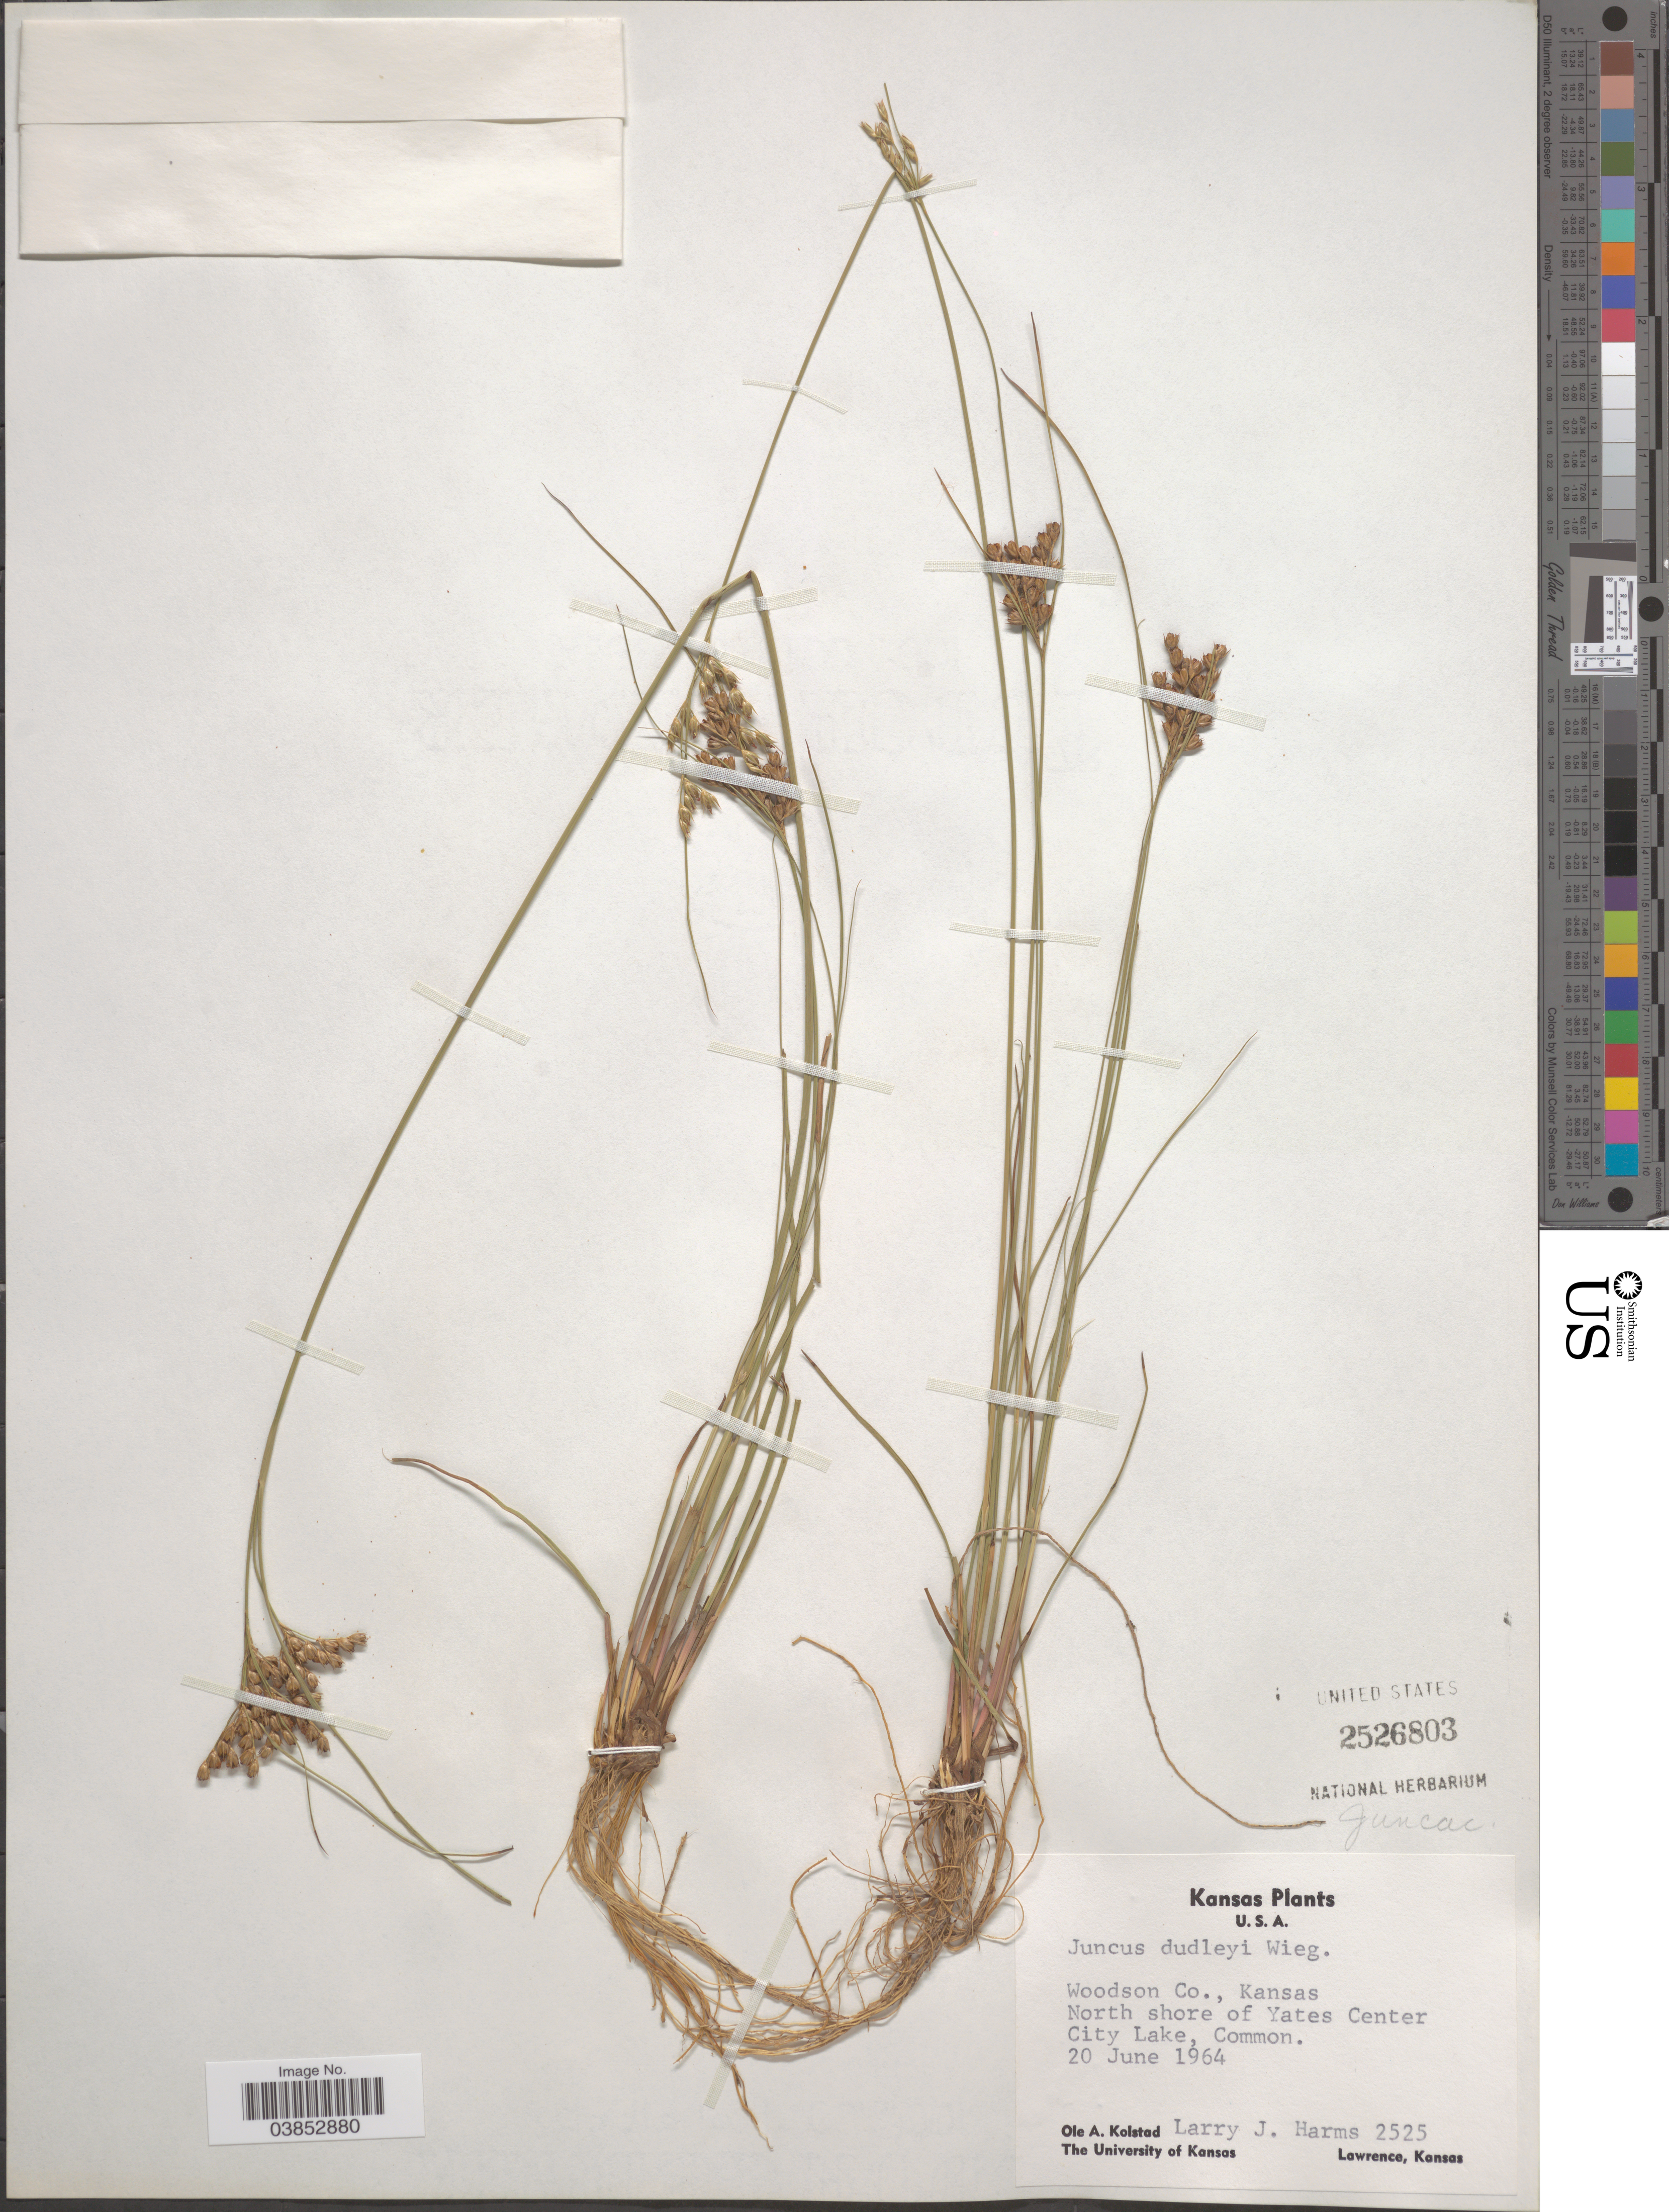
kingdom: Plantae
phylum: Tracheophyta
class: Liliopsida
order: Poales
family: Juncaceae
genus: Juncus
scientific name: Juncus dudleyi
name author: Wiegand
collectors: O. Kolstad & L. Harms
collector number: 2525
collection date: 1964-06-20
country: United States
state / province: Kansas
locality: Woodson Co., North shore of Yates Center City Lake.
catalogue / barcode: US 2526803